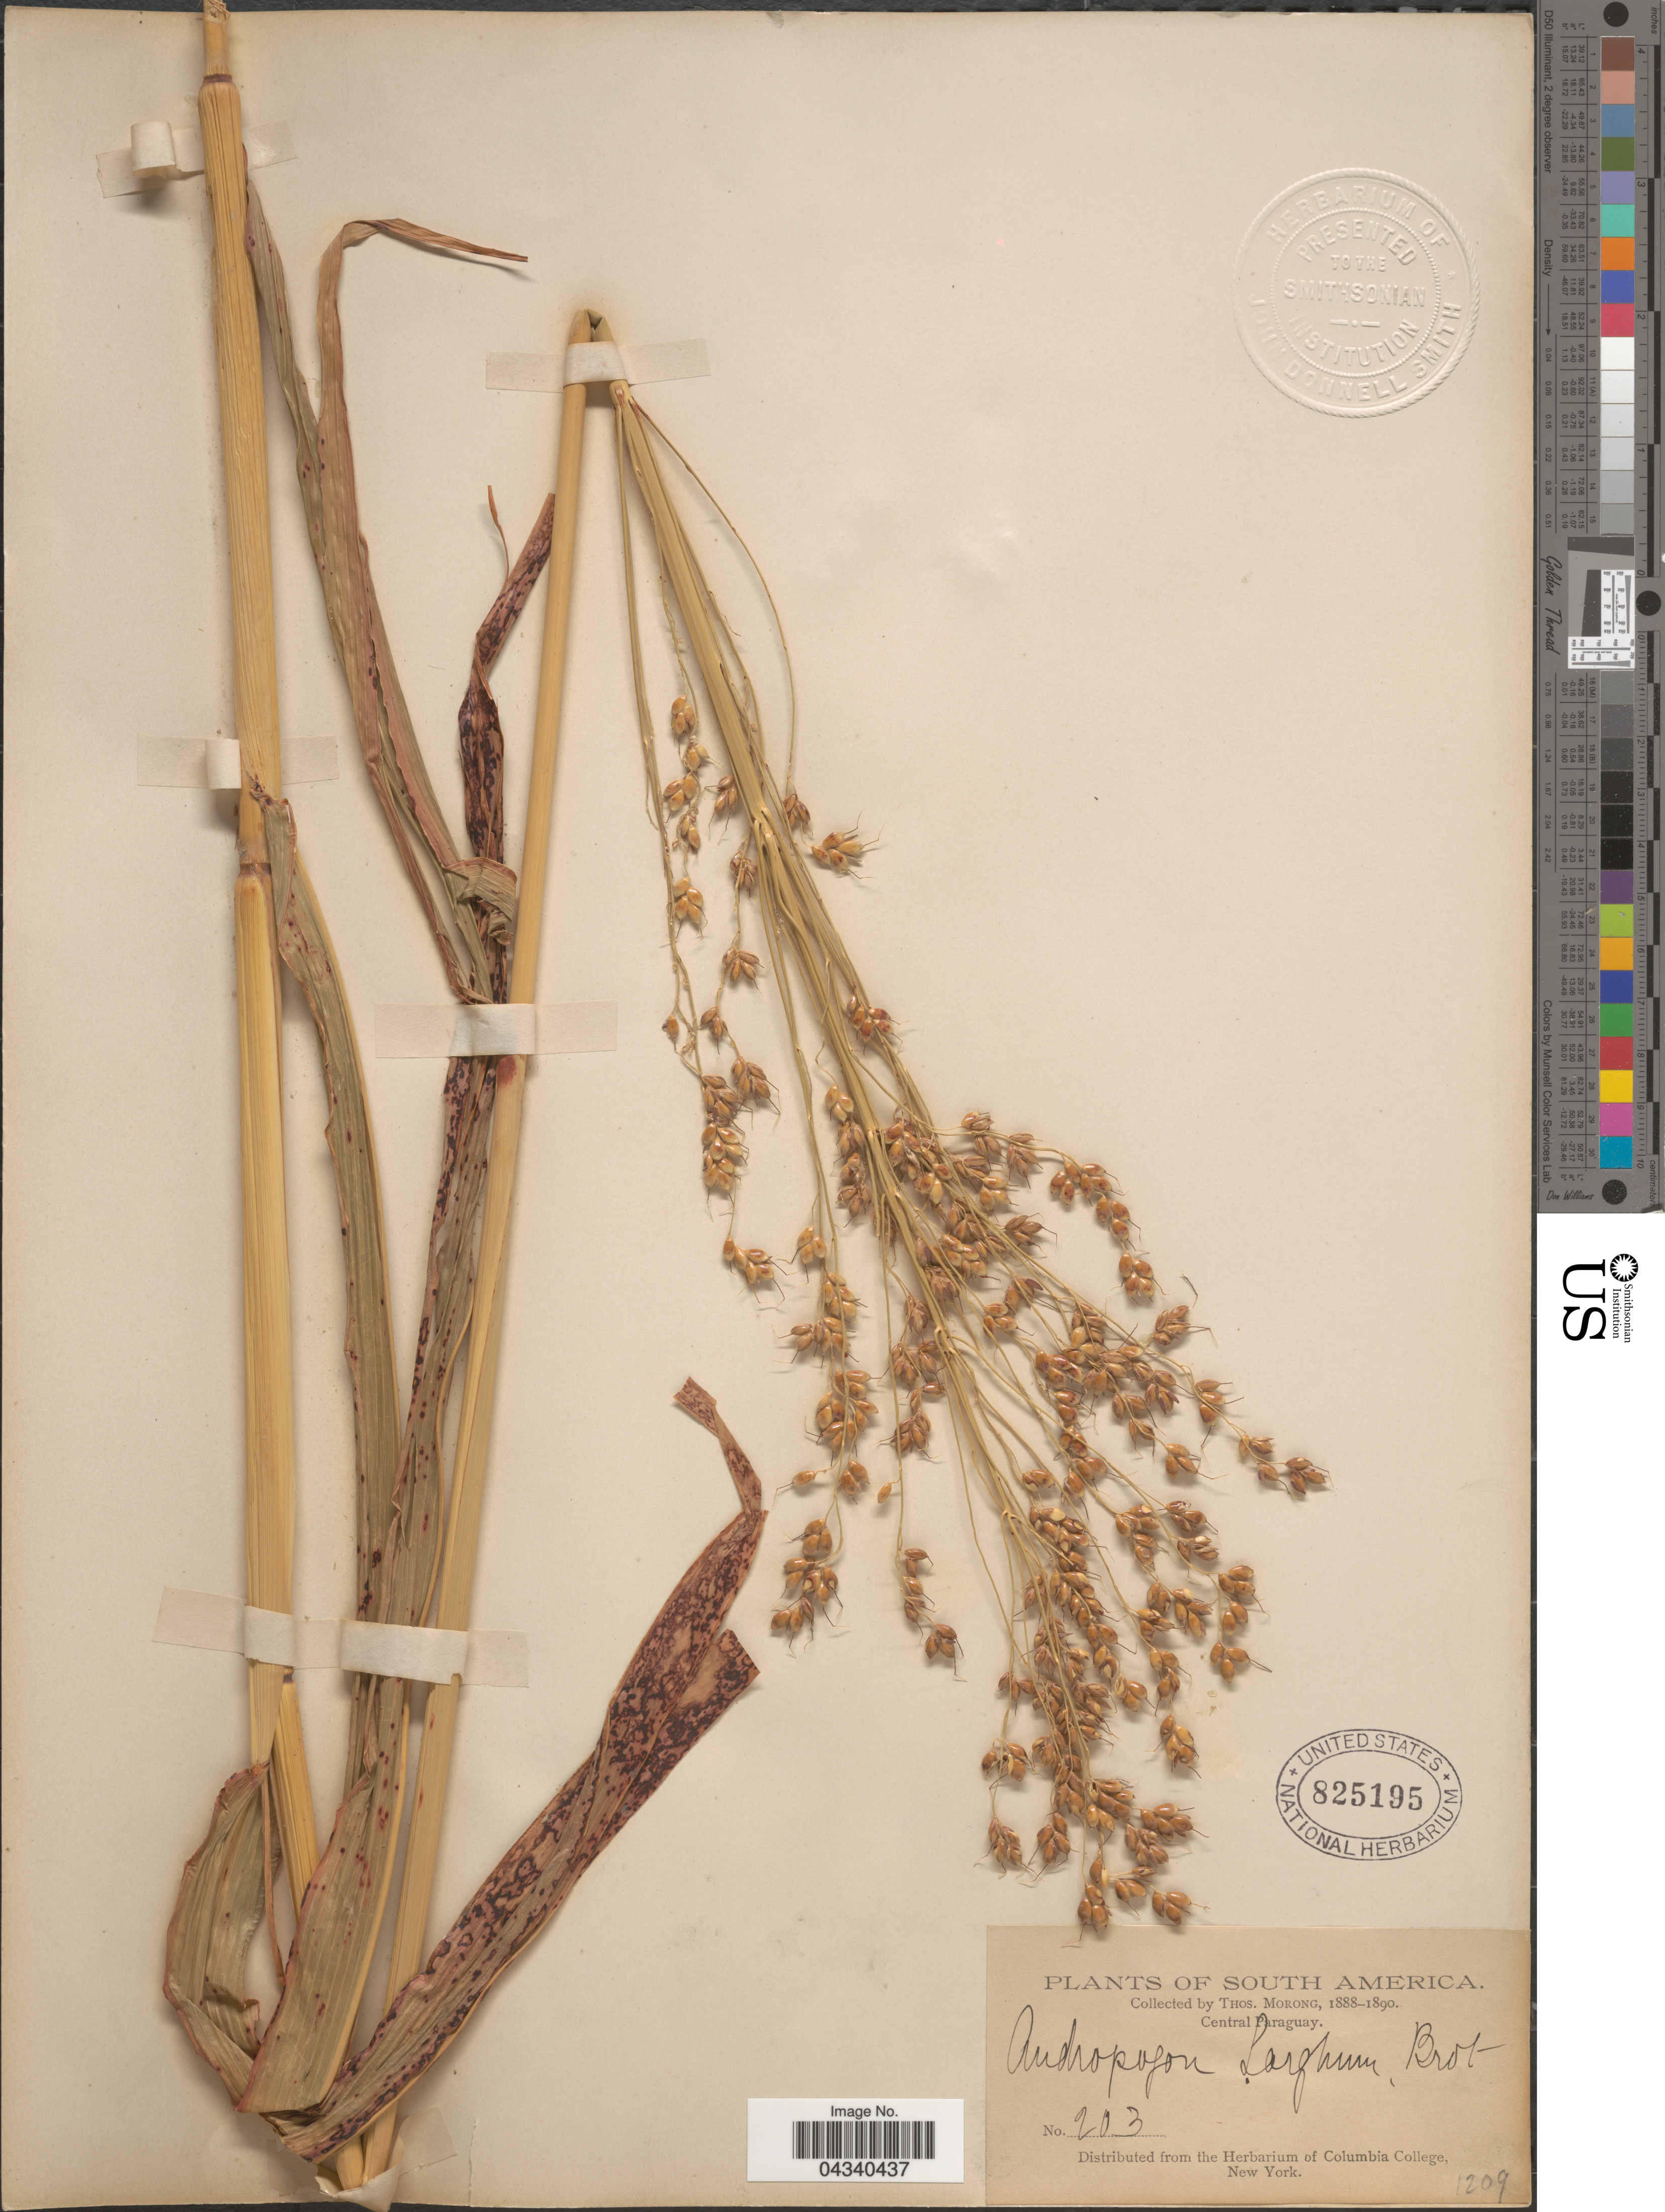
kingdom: Plantae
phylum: Tracheophyta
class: Liliopsida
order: Poales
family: Poaceae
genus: Sorghum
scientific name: Sorghum drummondii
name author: (Steud.) Nees ex Millsp. & Chase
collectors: ex herb. T. Morong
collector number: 203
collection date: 1888/1890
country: Paraguay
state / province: Central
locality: Central Paraguay.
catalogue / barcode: US 825195